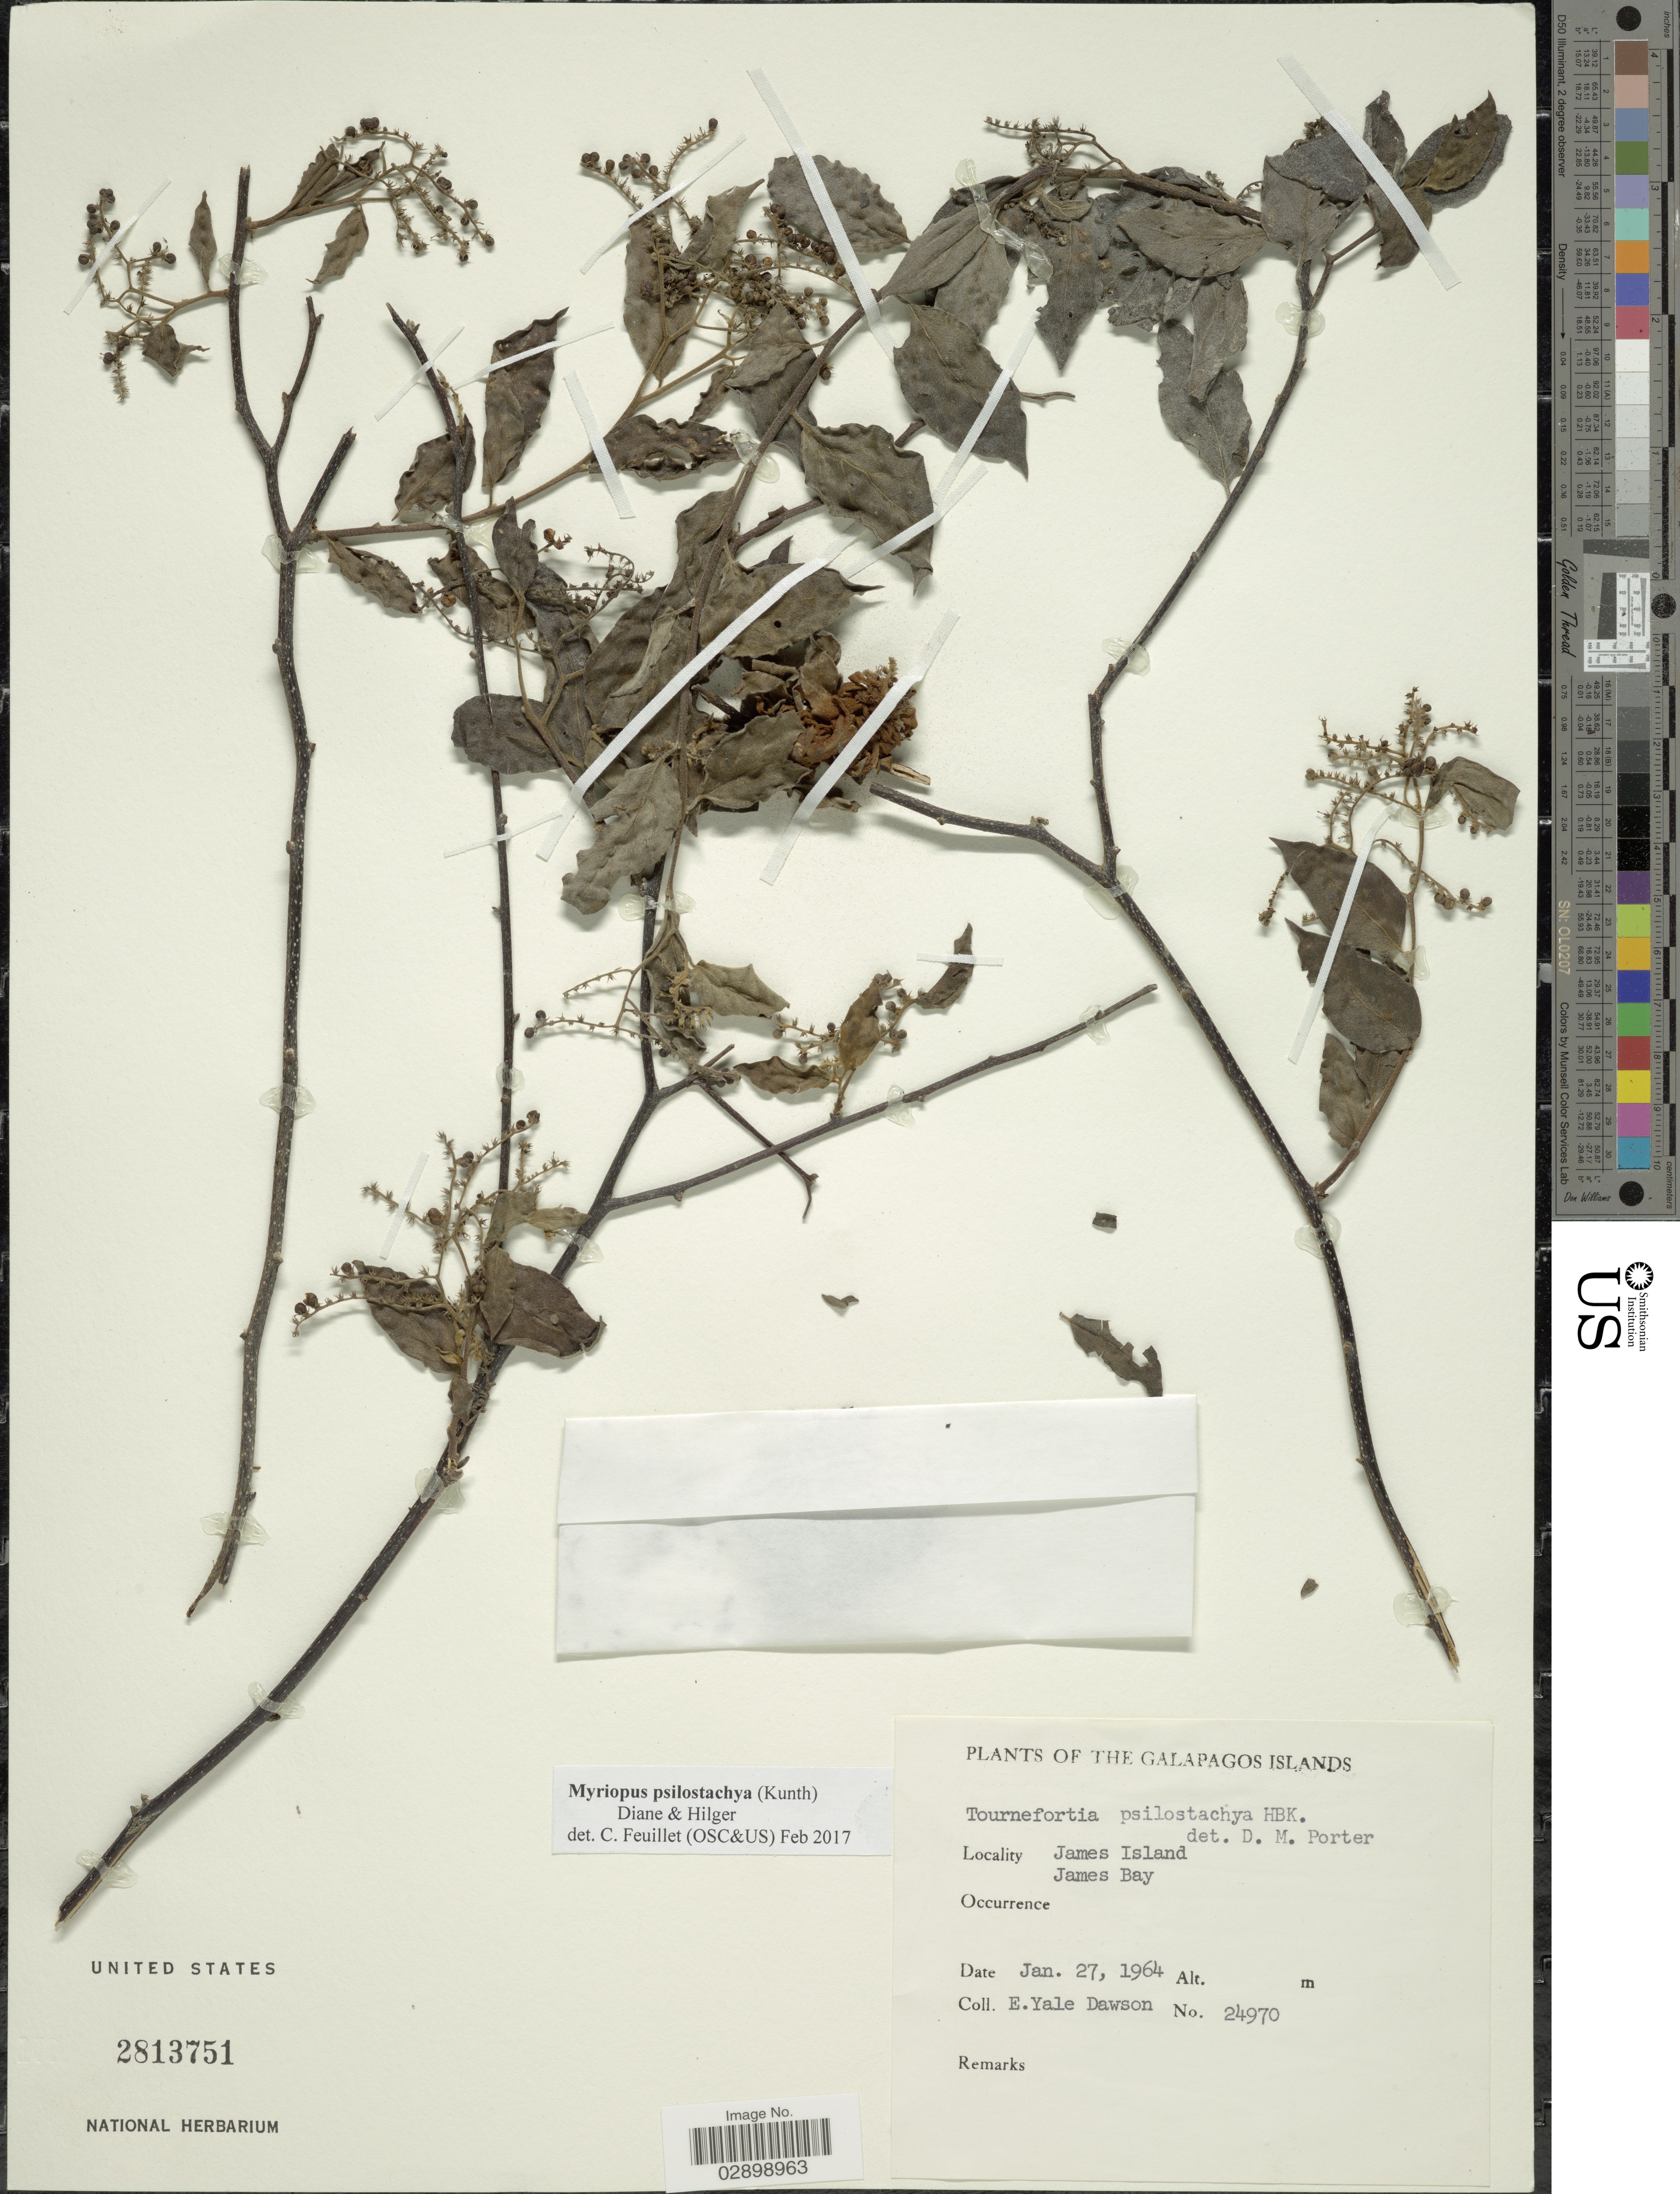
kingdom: Plantae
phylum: Tracheophyta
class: Magnoliopsida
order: Boraginales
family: Heliotropiaceae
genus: Myriopus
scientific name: Myriopus psilostachya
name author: (Kunth) Diane & Hilger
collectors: N. Yensen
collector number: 24970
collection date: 1964-01-27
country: Ecuador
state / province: Colón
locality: Galapagos Islands. James Island. James Bay.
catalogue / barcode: US 2813751